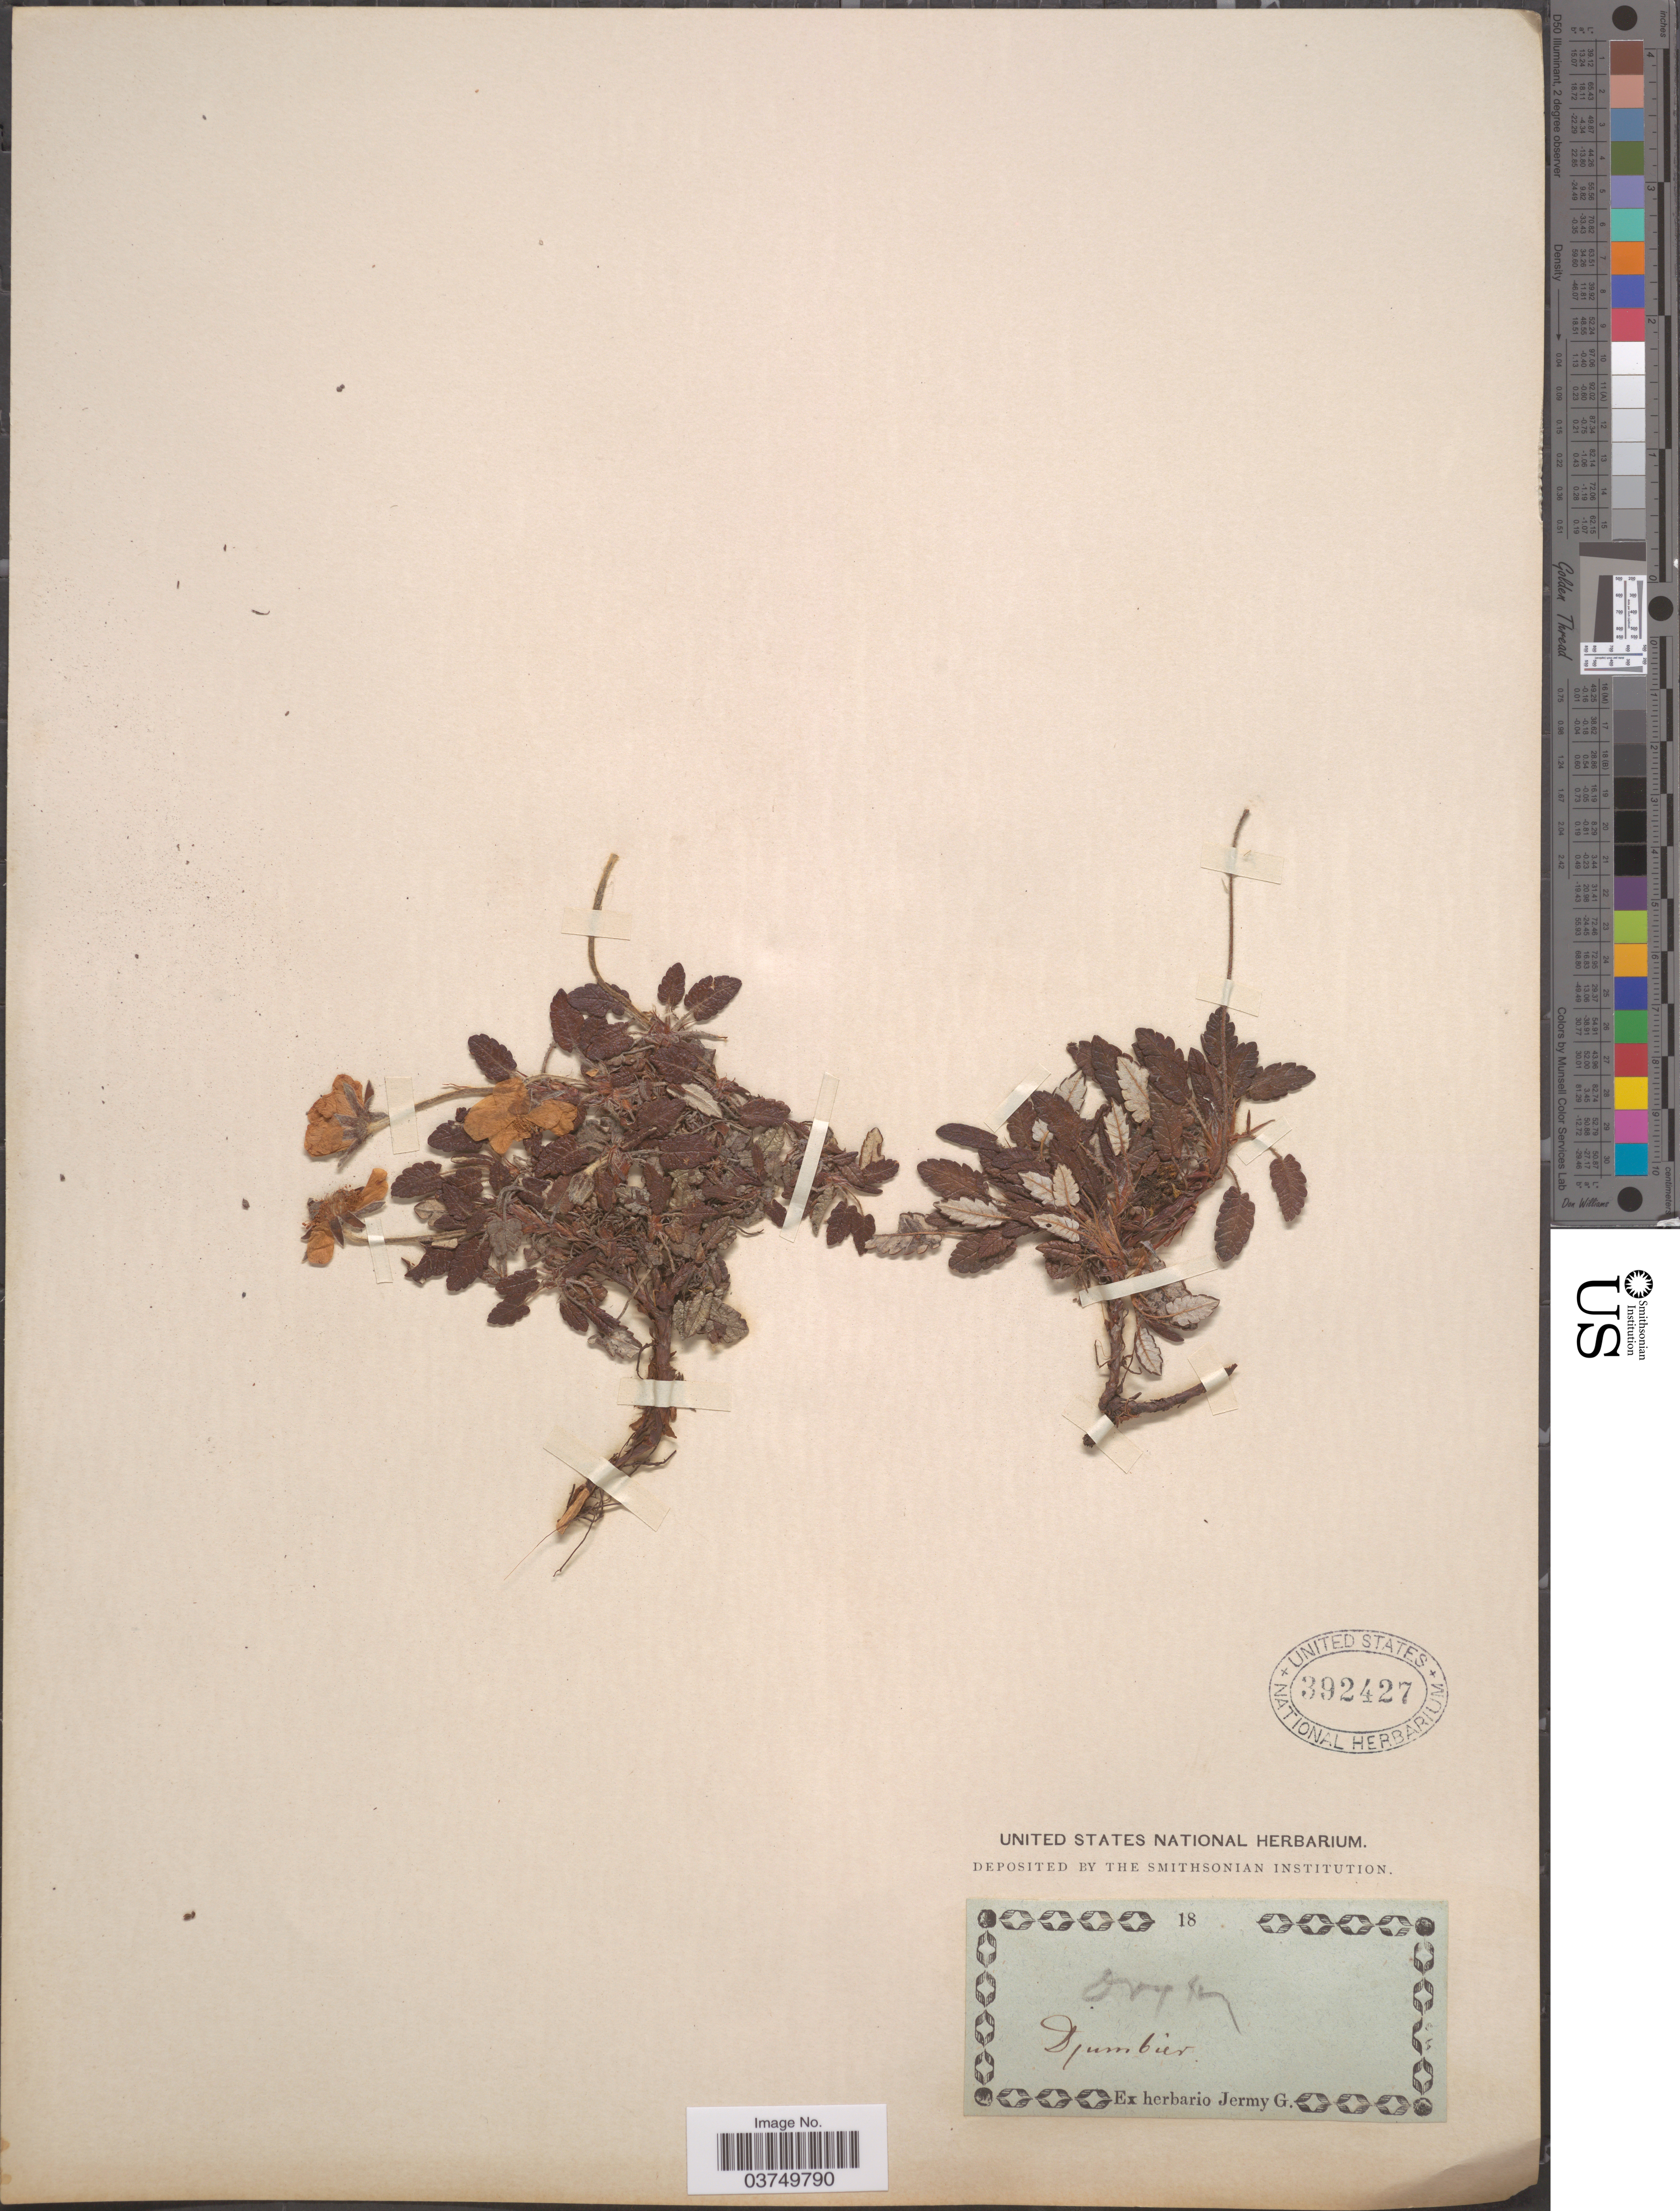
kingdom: Plantae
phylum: Tracheophyta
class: Magnoliopsida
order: Rosales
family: Rosaceae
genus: Dryas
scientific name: Dryas octopetala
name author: L.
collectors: ex herb. G. Jermy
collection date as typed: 18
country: Slovakia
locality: Djumbier.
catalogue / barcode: US 392427